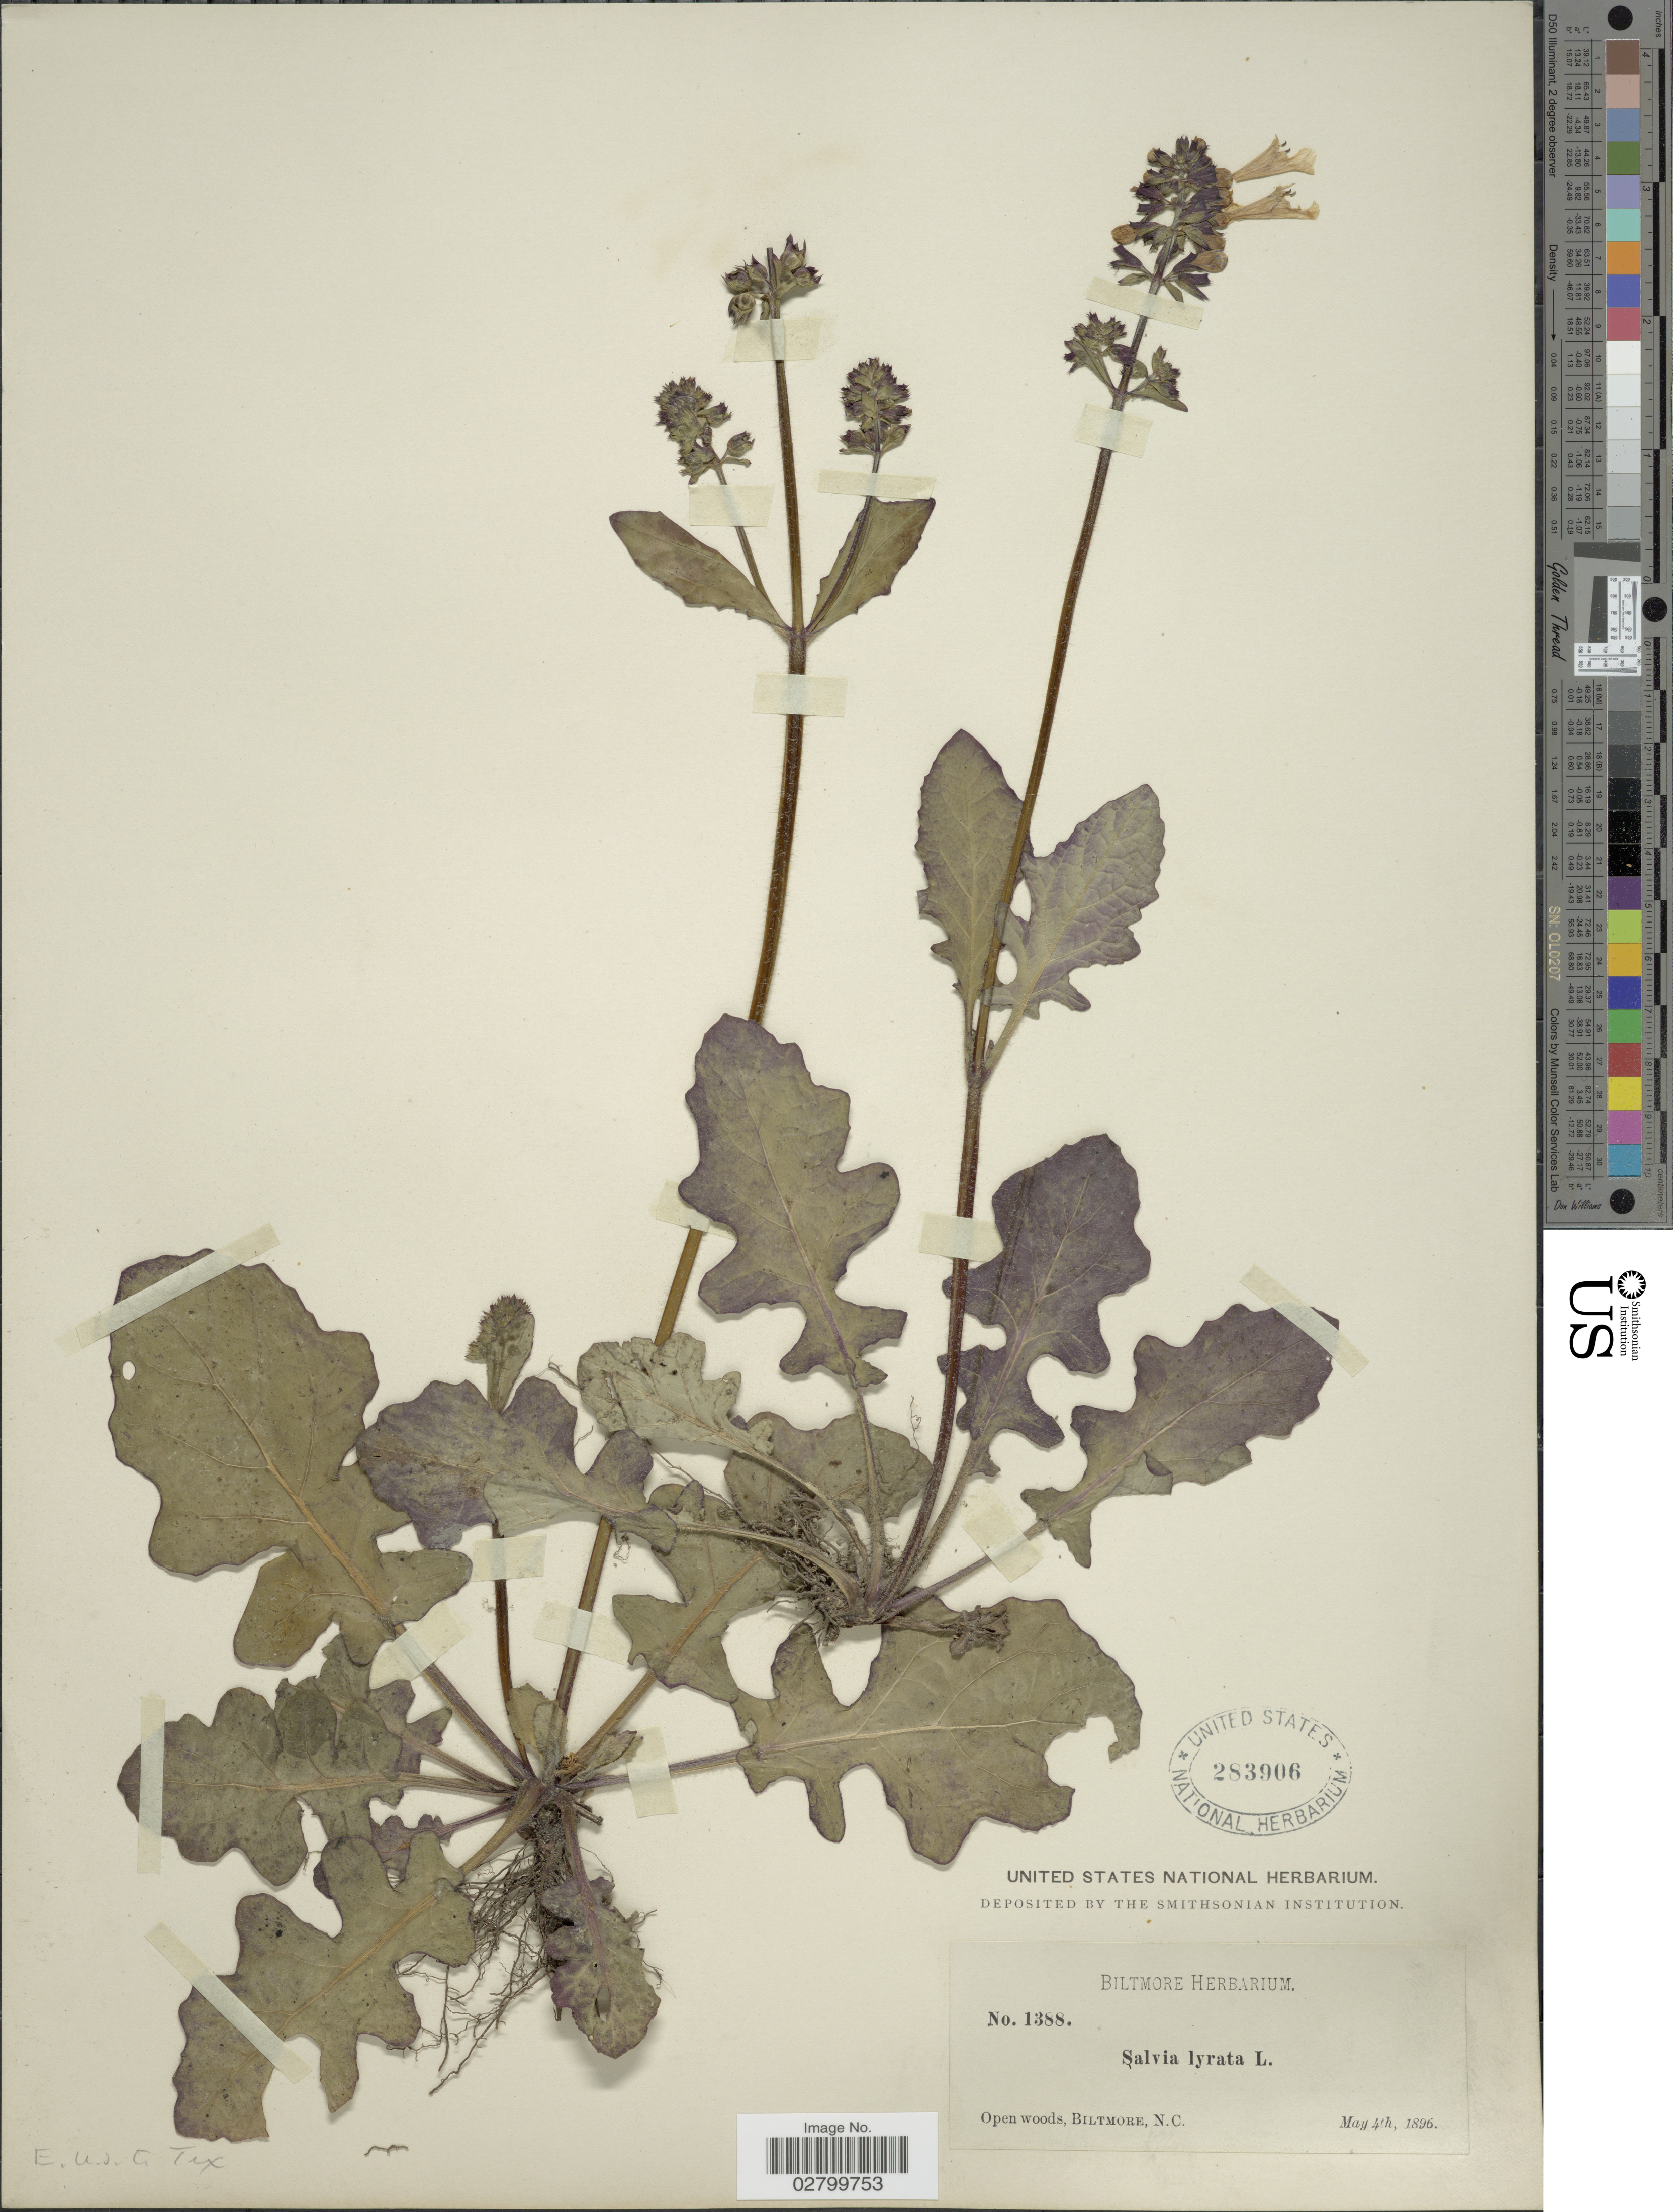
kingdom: Plantae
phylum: Tracheophyta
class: Magnoliopsida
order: Lamiales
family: Lamiaceae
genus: Salvia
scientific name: Salvia lyrata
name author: L.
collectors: ex herb. Biltmore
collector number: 1388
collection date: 1896-05-04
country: United States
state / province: North Carolina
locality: Open woods, Biltmore, N.C.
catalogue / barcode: US 283906